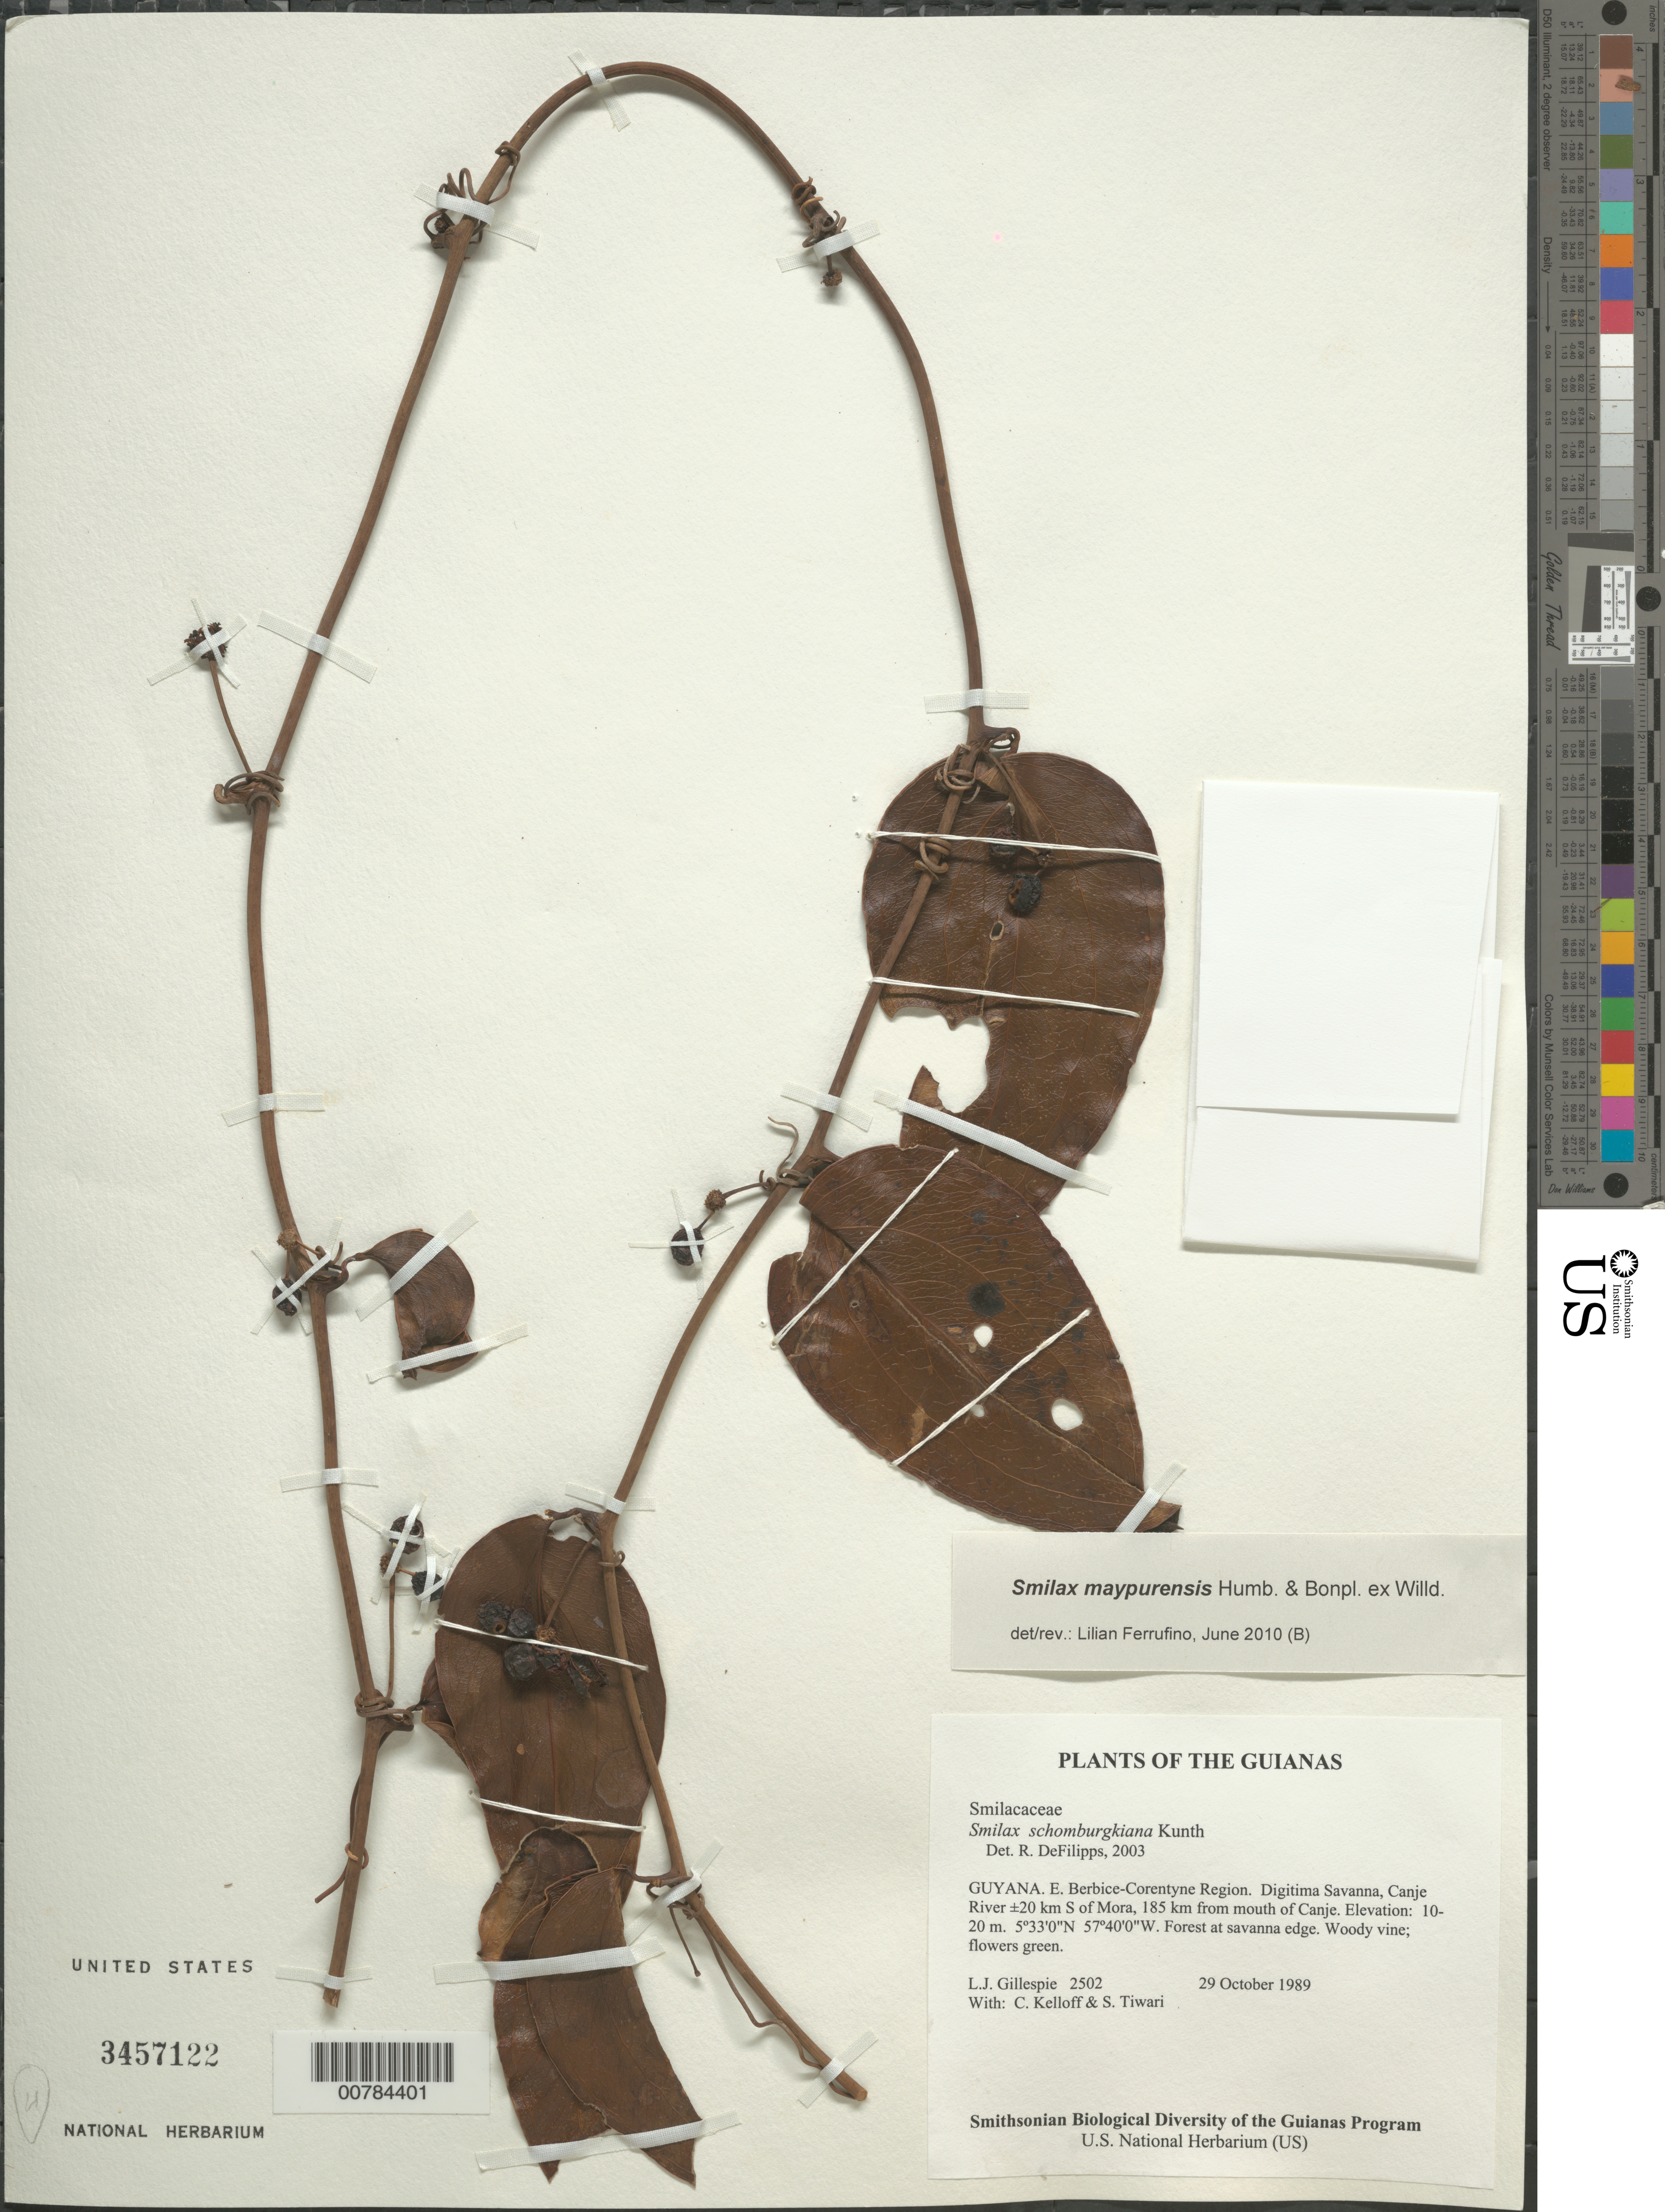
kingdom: Plantae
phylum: Tracheophyta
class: Liliopsida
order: Liliales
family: Smilacaceae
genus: Smilax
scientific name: Smilax maypurensis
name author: Humb. & Bonpl. ex Willd.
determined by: Ferrufino, L., (USJ), Herbario Universidad de Costa Rica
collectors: L. J. Gillespie, C. L. Kelloff & S. Tiwari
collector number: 2502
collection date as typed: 29 October 1989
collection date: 1989-10-29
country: Guyana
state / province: E. Berbice-Corentyne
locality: Digitima Savanna, Canje River ±20 km S of Mora, 185 km from mouth of Canje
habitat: Forest at savanna edge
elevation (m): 10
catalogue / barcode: US 3457122